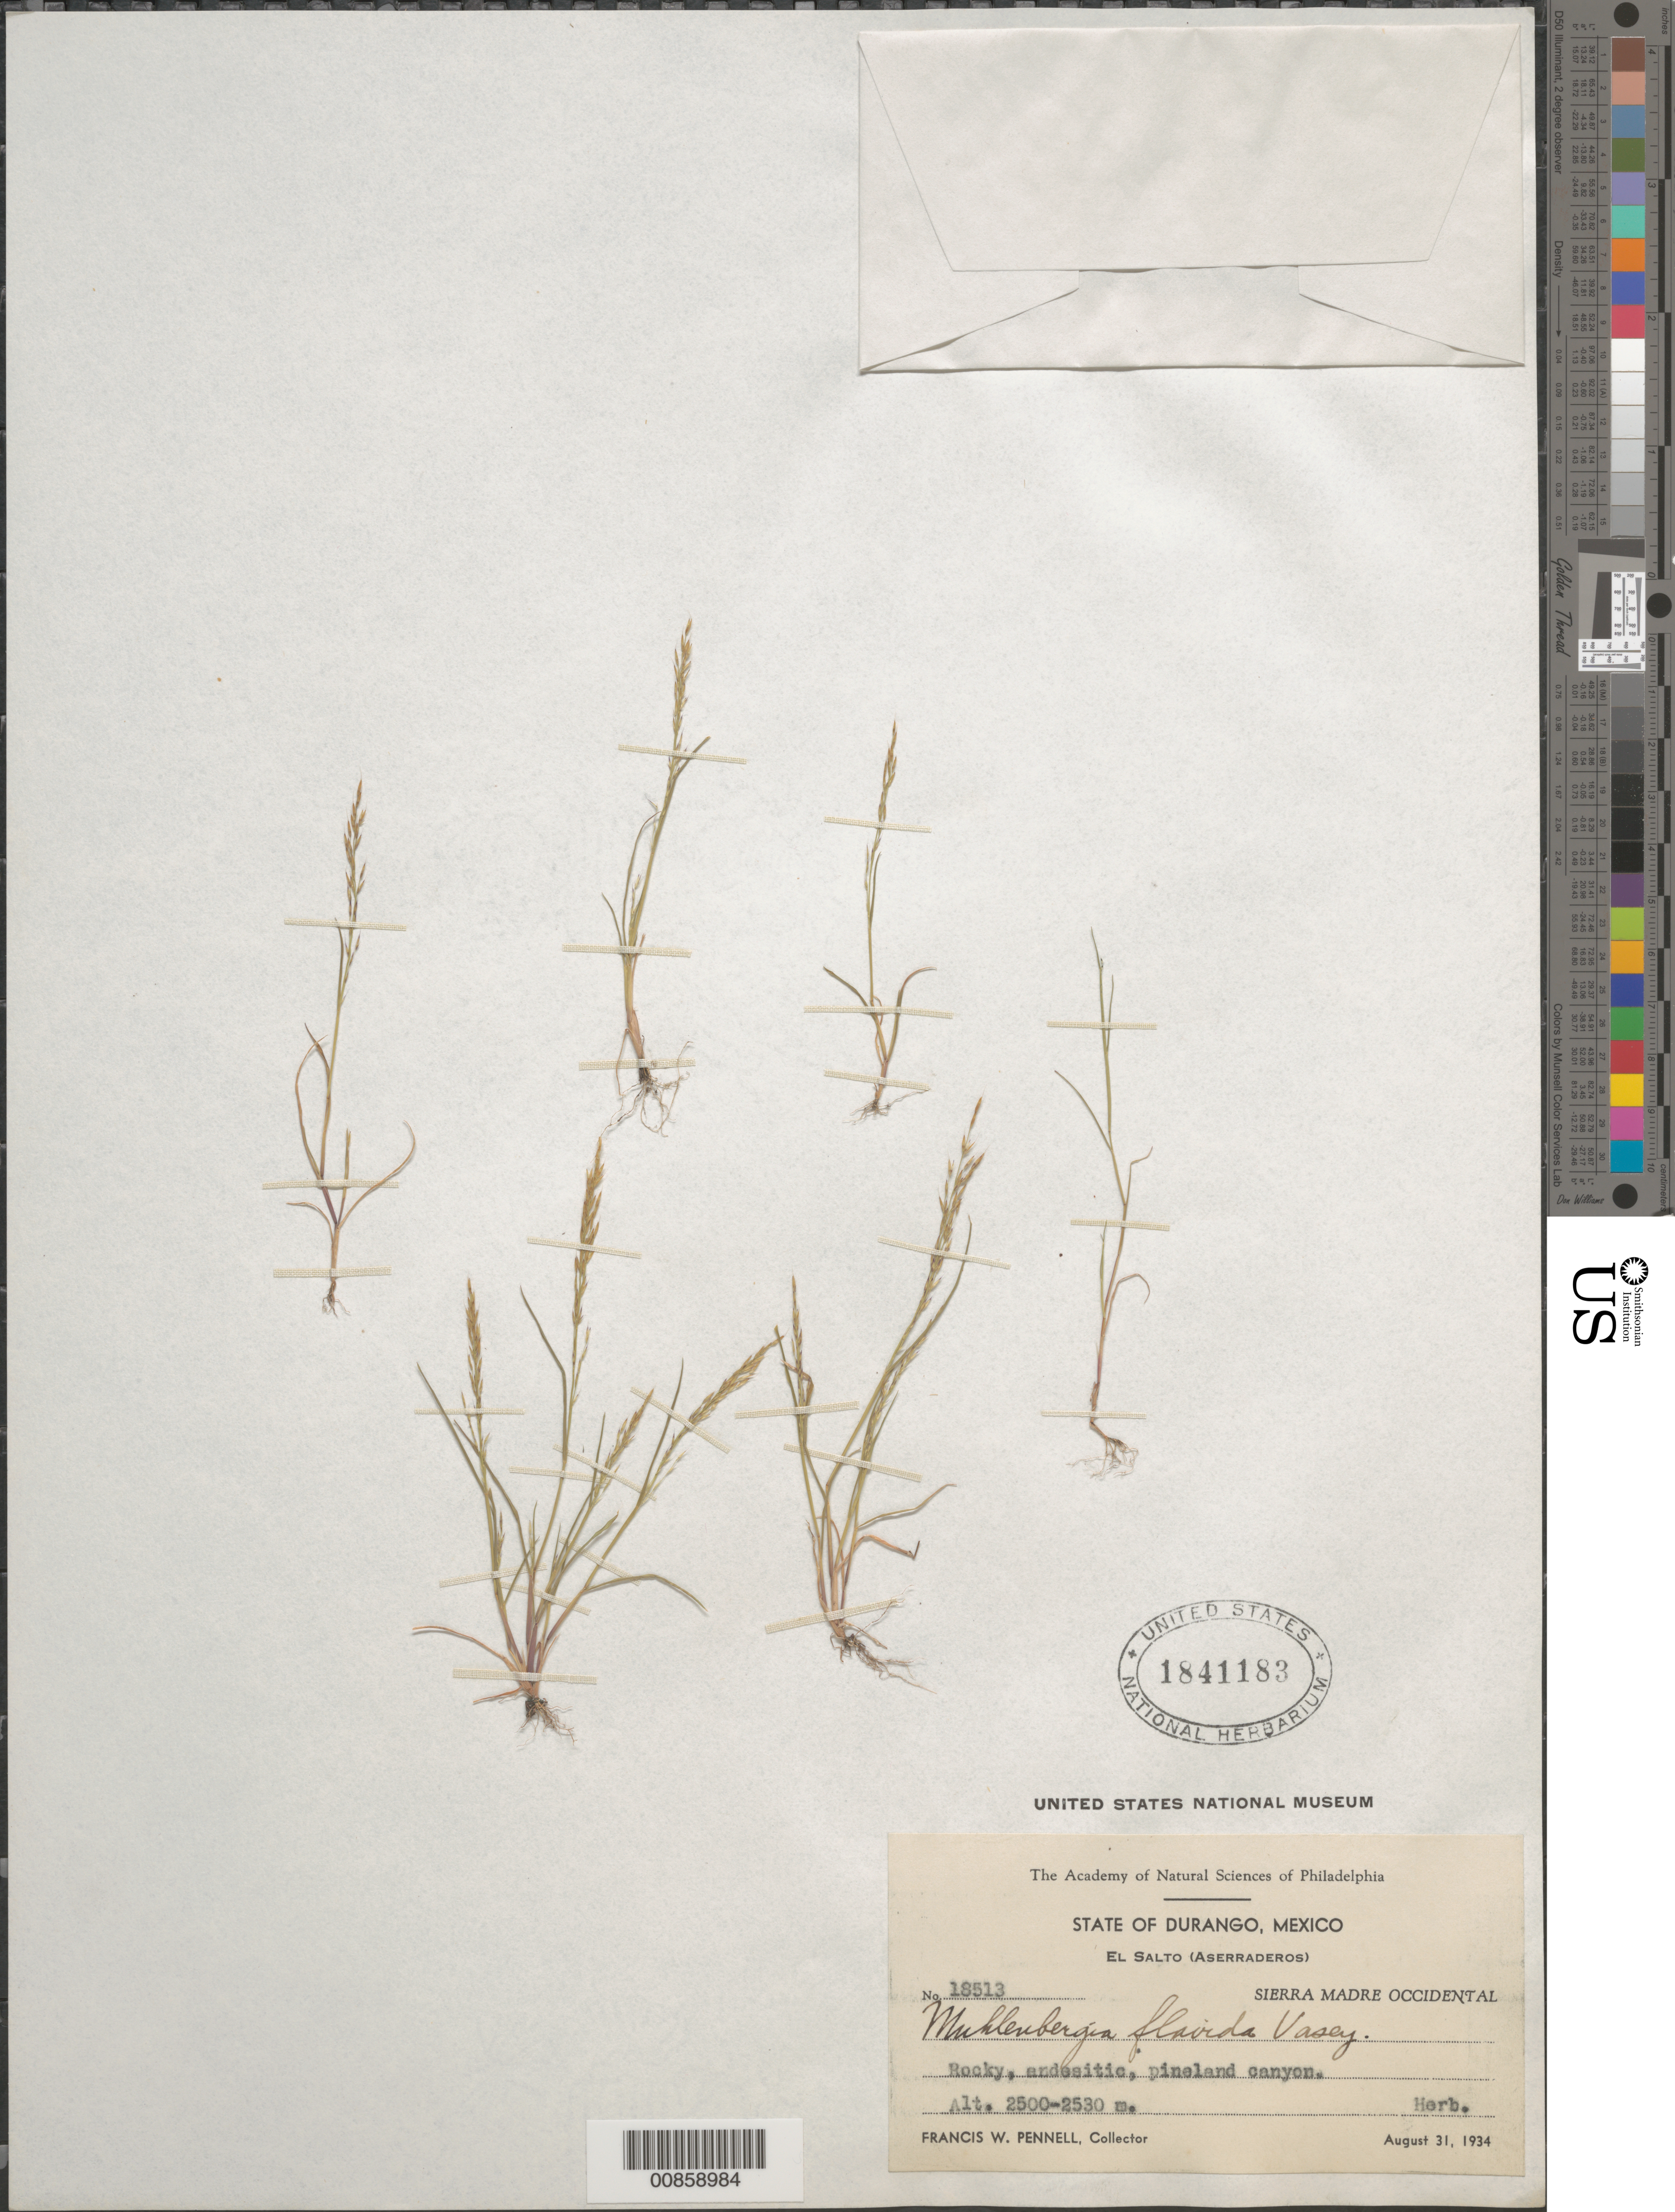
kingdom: Plantae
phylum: Tracheophyta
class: Liliopsida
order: Poales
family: Poaceae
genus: Muhlenbergia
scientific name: Muhlenbergia flavida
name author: Vasey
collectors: F. W. Pennell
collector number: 18513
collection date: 1934-08-31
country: Mexico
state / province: Durango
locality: El Salto (Aserraderos) Sierra Madre Occidental. Rocky, andesitic, pineland canyon.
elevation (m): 2500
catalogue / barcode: US 1841183